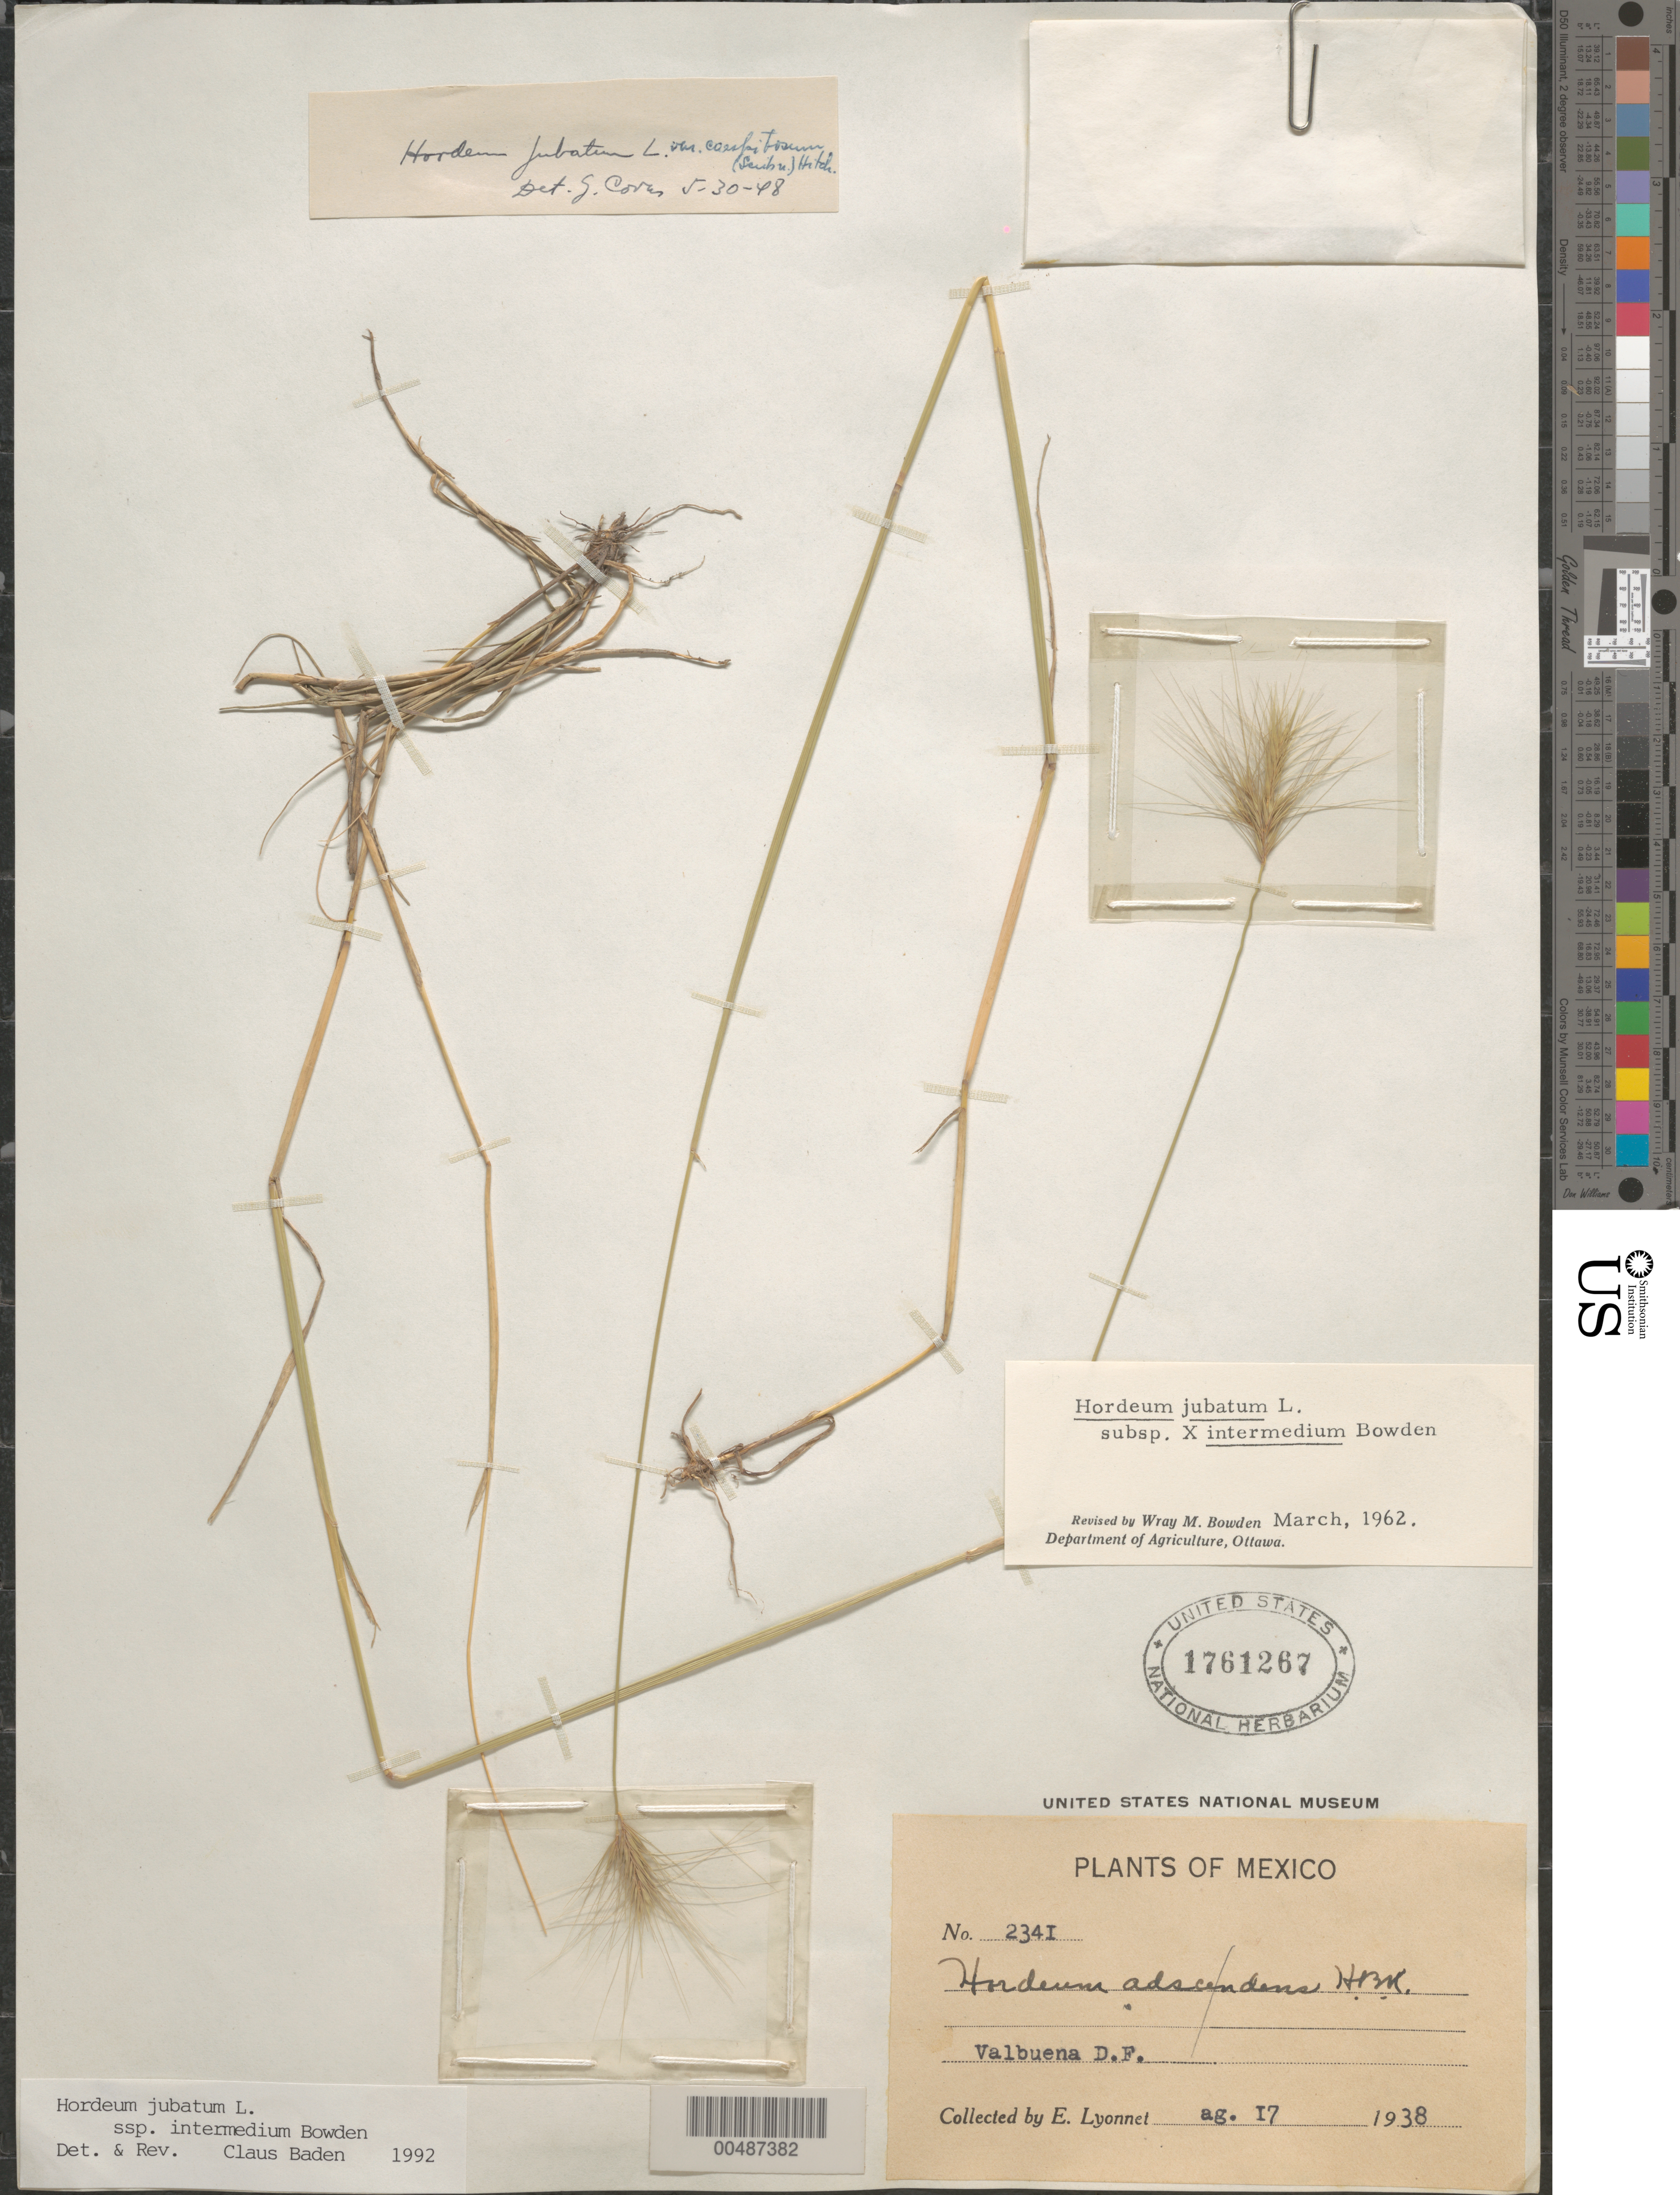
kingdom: Plantae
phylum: Tracheophyta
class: Liliopsida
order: Poales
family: Poaceae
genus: Hordeum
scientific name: Hordeum jubatum subsp. intermedium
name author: Bowden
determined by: Baden, C.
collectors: Bro. E. Lyonnet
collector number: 2341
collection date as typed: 17 Aug 1938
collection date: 1938-08-17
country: Mexico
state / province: Distrito Federal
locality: Valbuena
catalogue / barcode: US 1761267